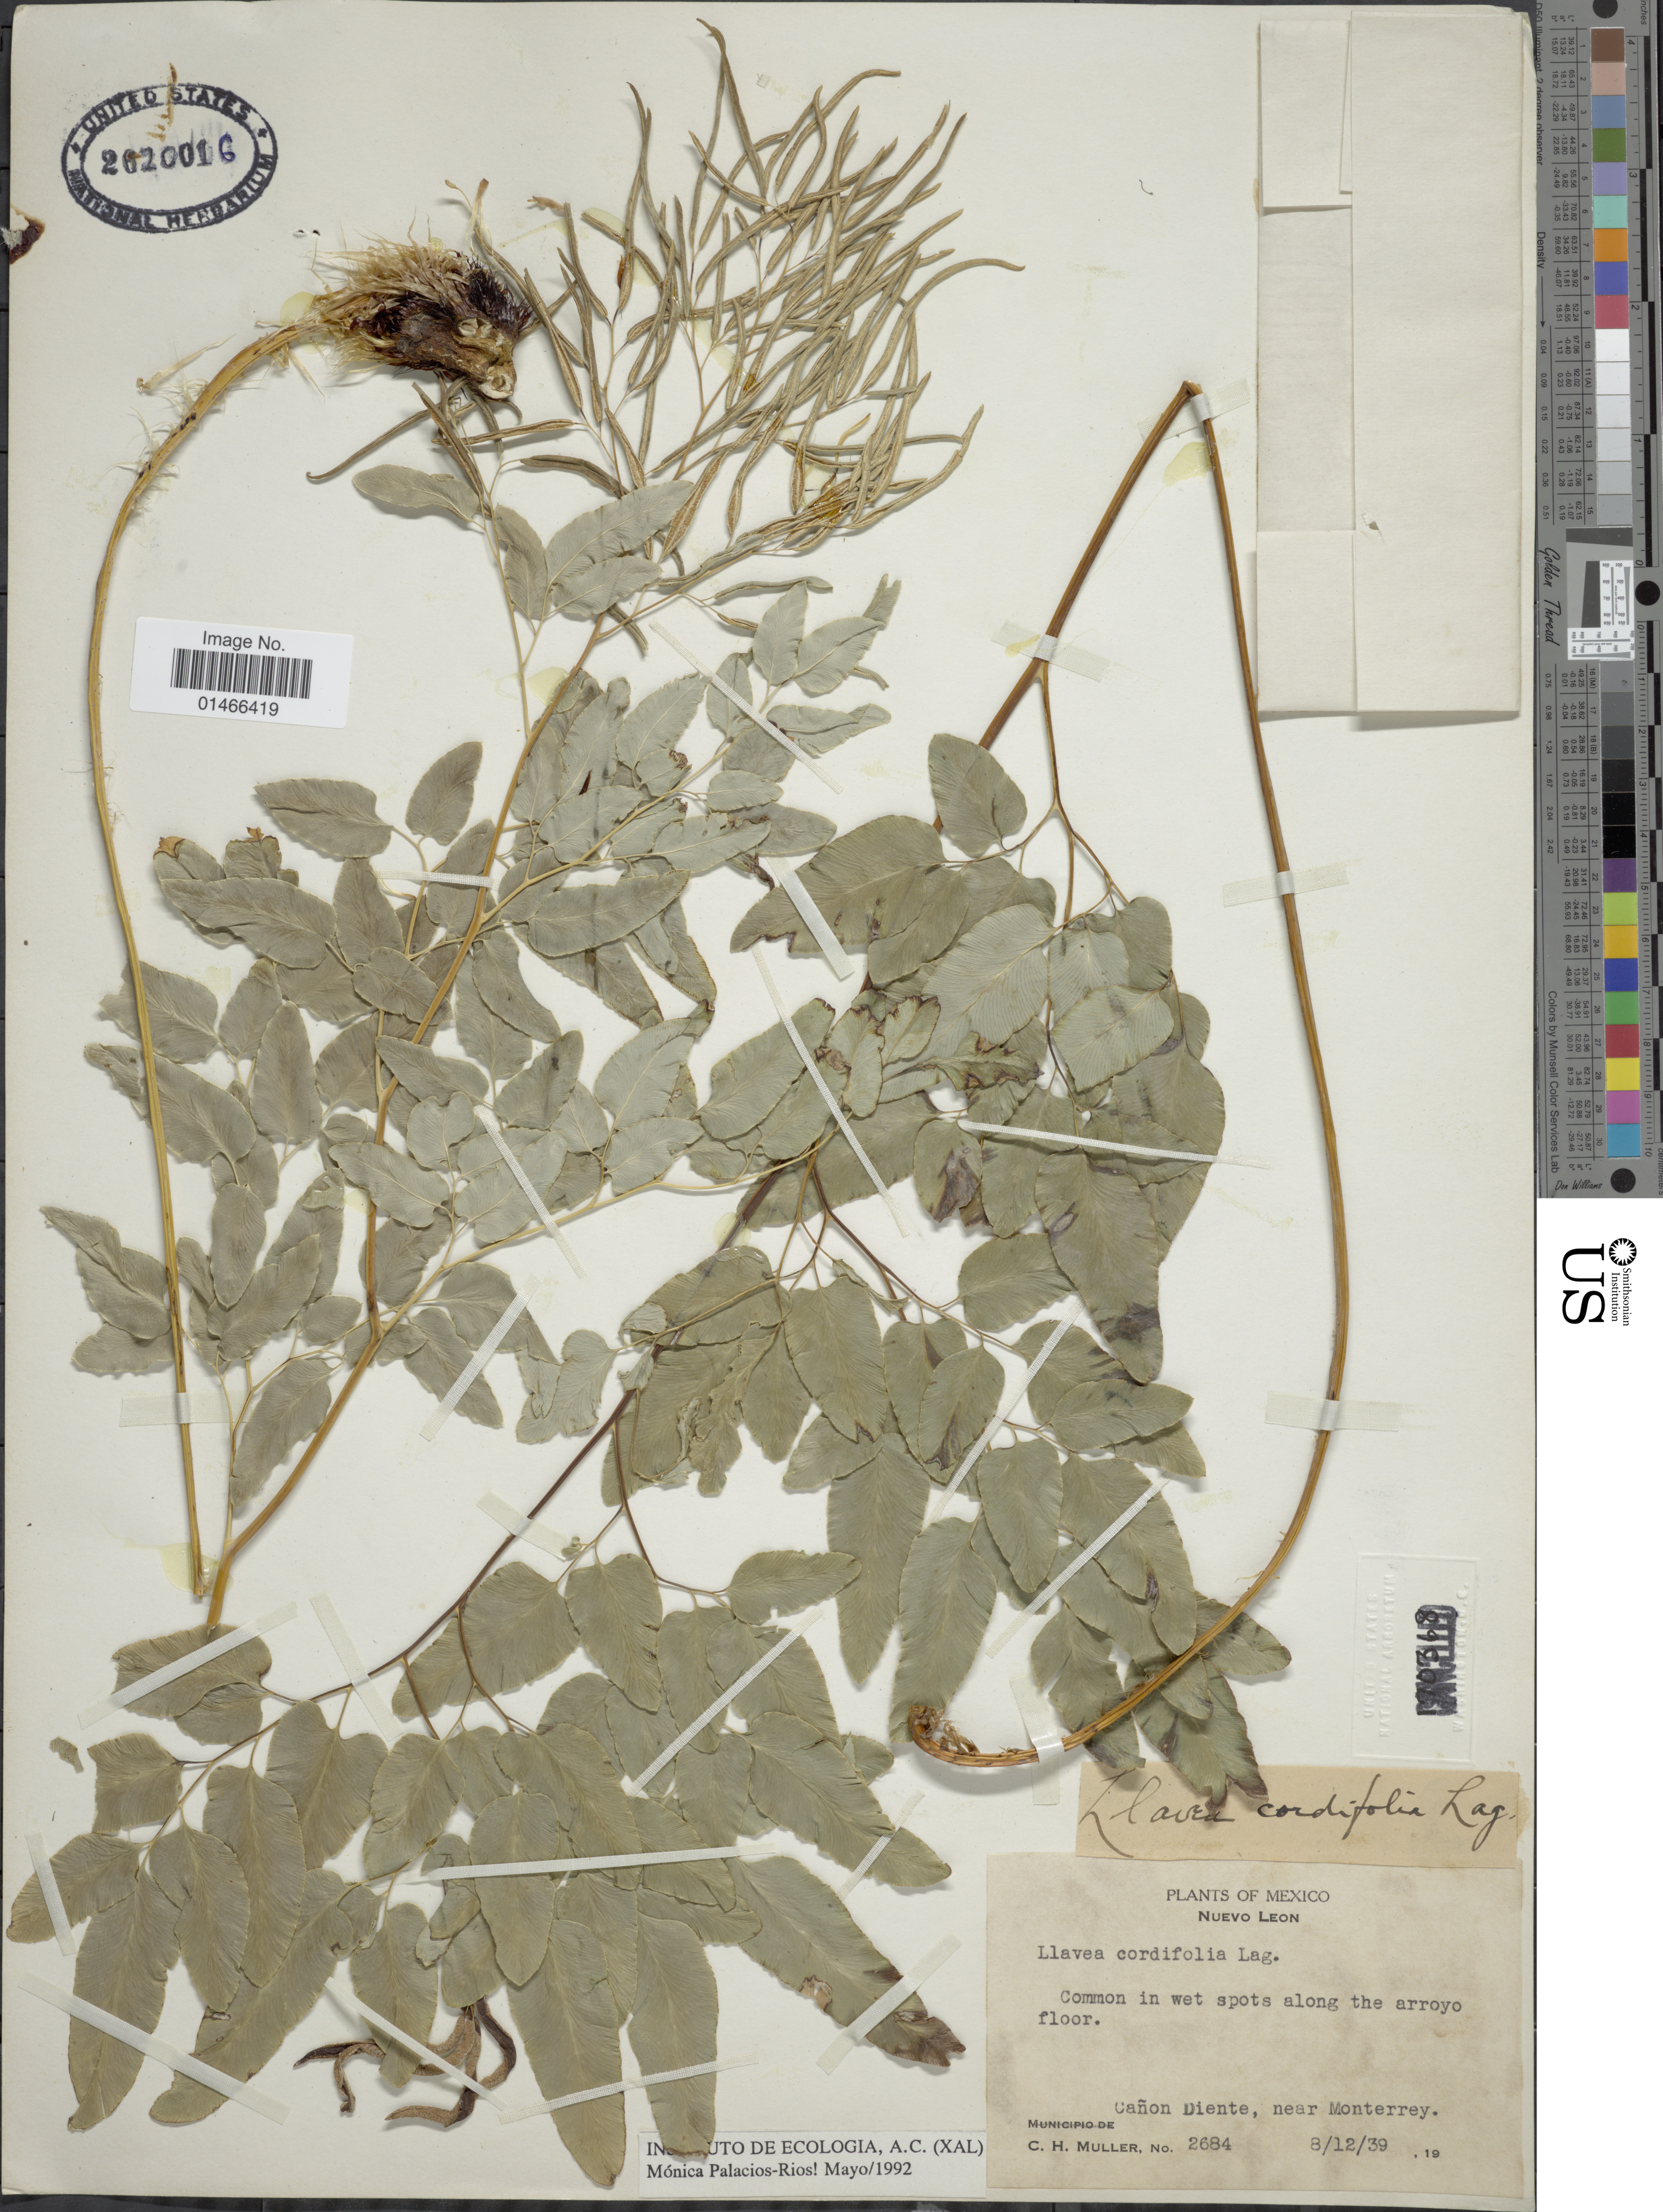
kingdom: Plantae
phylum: Tracheophyta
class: Polypodiopsida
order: Polypodiales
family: Pteridaceae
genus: Llavea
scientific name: Llavea cordifolia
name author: Lag.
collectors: C. H. Mueller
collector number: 2684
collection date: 1939-12-08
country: Mexico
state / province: Nuevo León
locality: Municipio de, Cañon Diente, near Monterrey.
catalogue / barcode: US 2620016